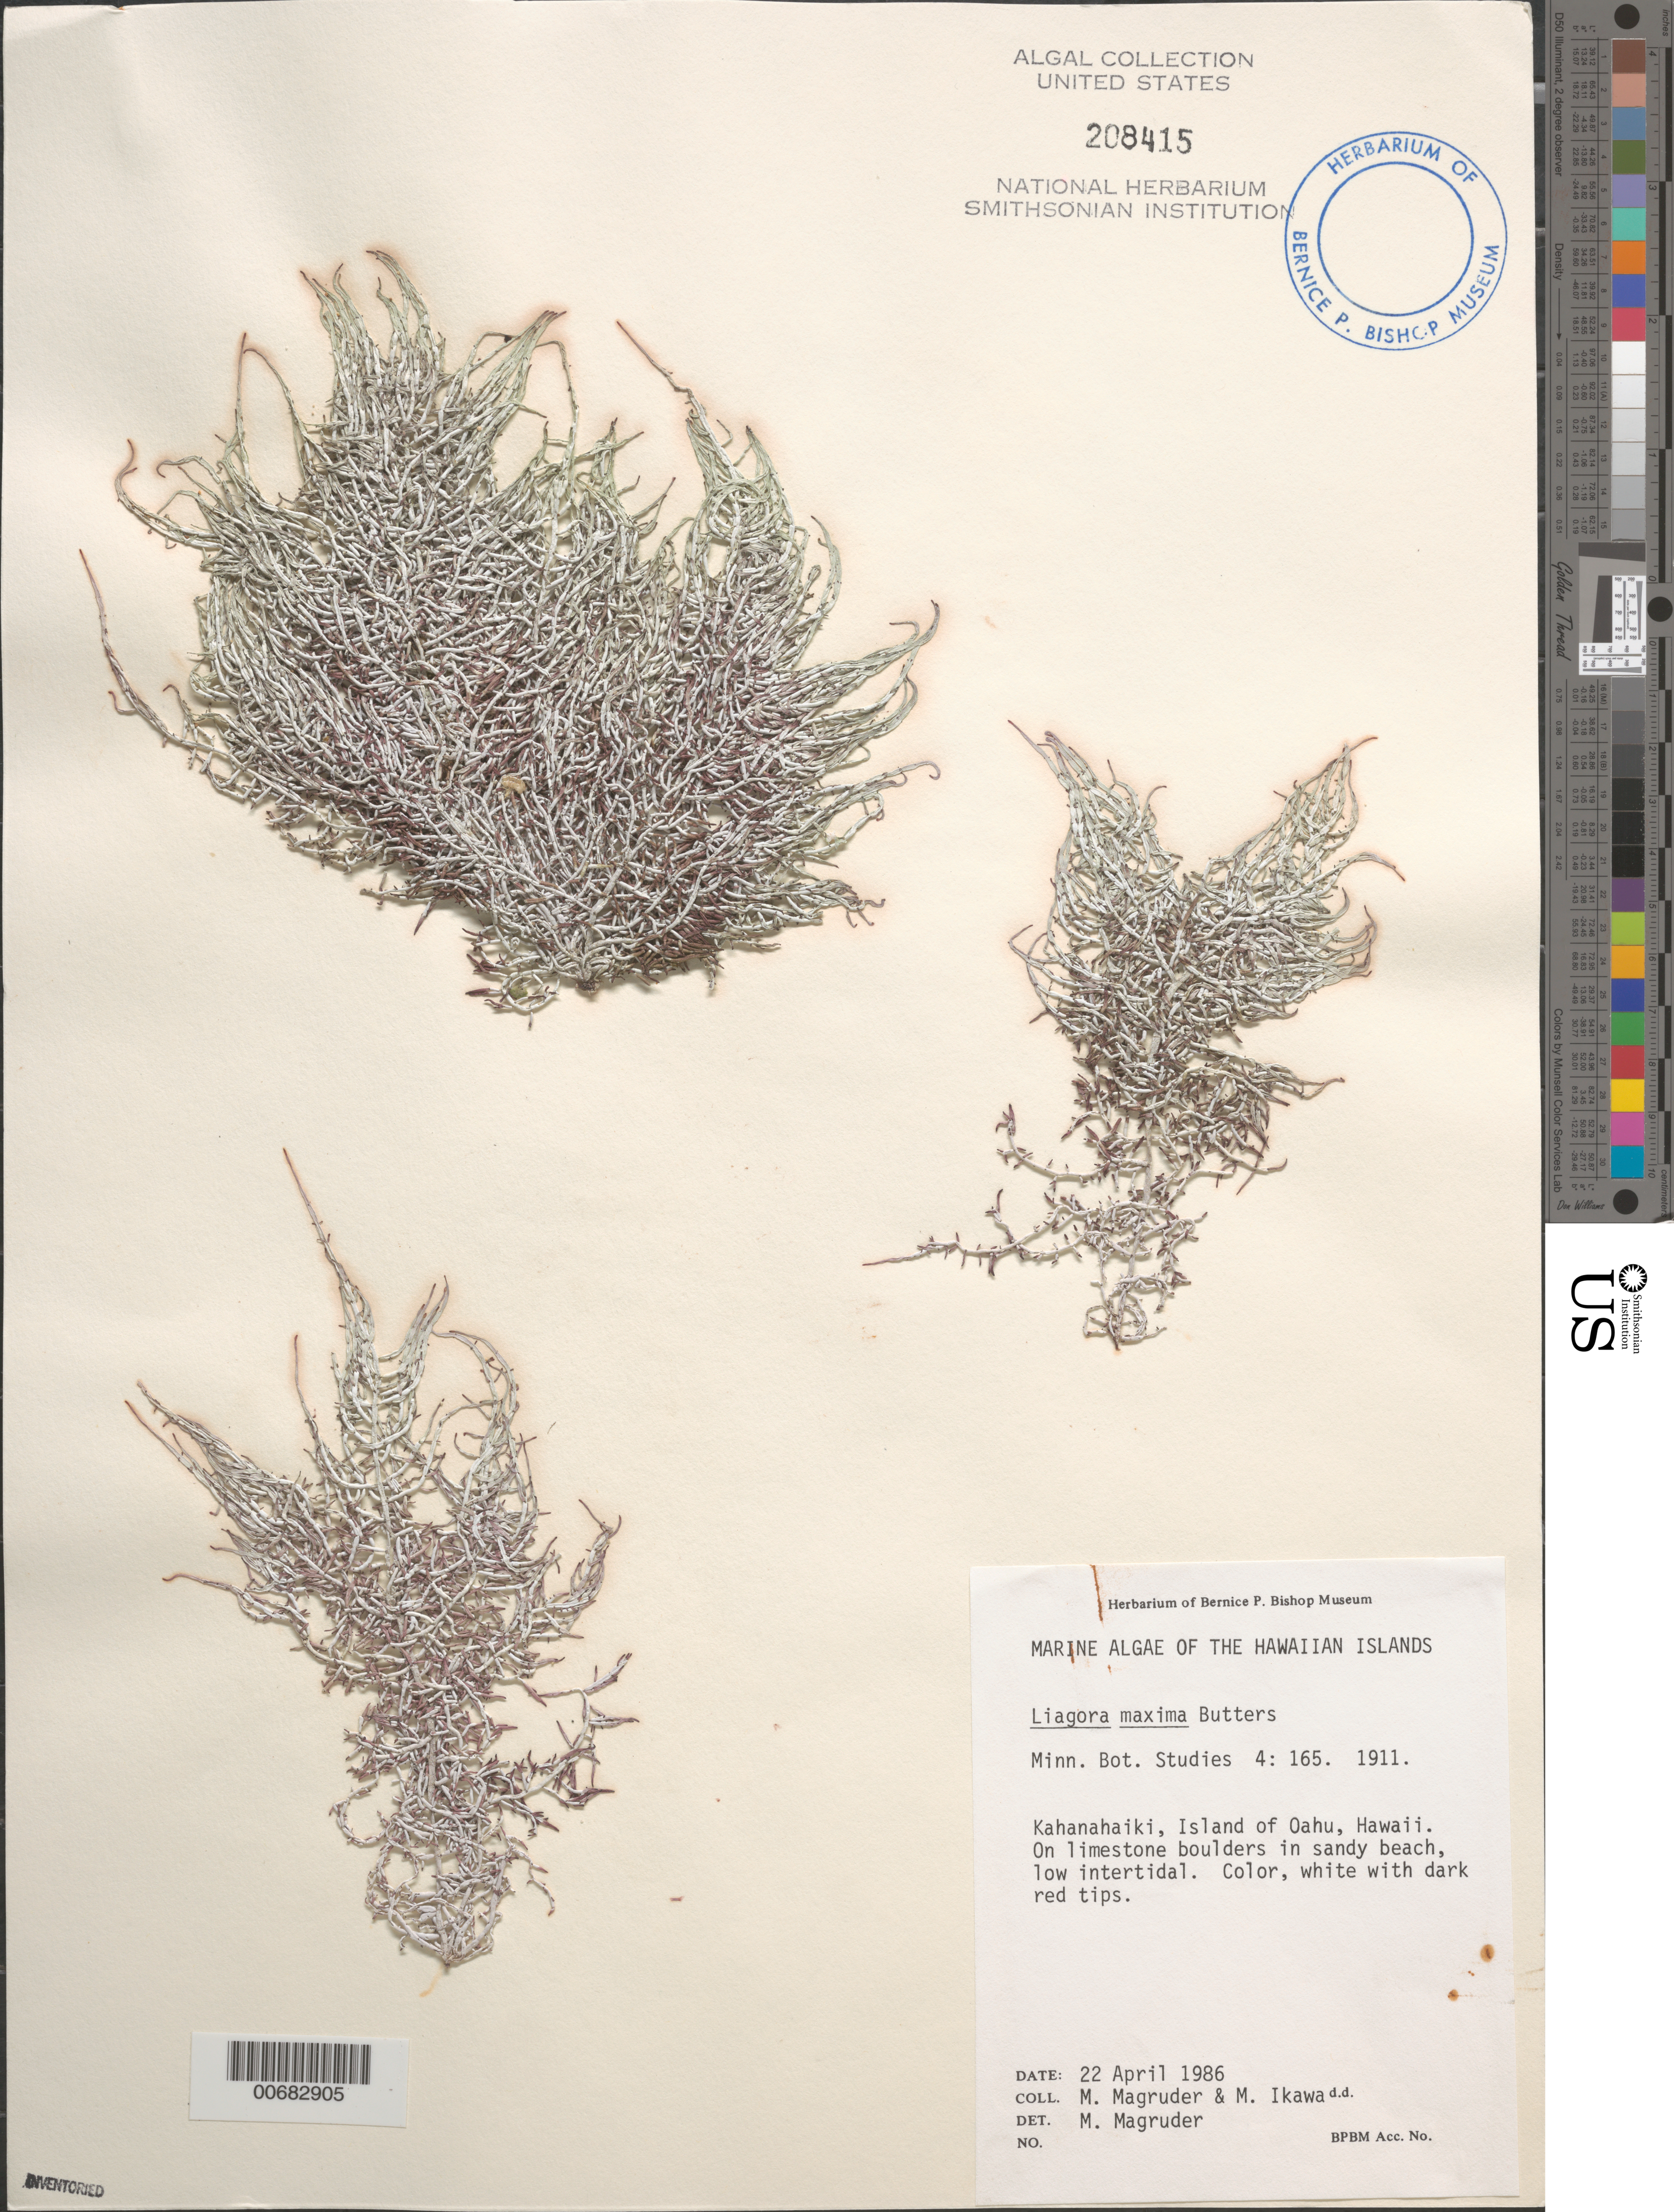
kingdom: Plantae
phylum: Rhodophyta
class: Florideophyceae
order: Nemaliales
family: Liagoraceae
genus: Liagora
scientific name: Liagora albicans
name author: J.V.Lamouroux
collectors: W. Magruder & M. Ikawa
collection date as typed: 22 Apr 1986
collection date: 1986-04-22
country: United States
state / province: Hawaii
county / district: Honolulu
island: Oahu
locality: Kahanahaiki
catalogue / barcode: US 208415